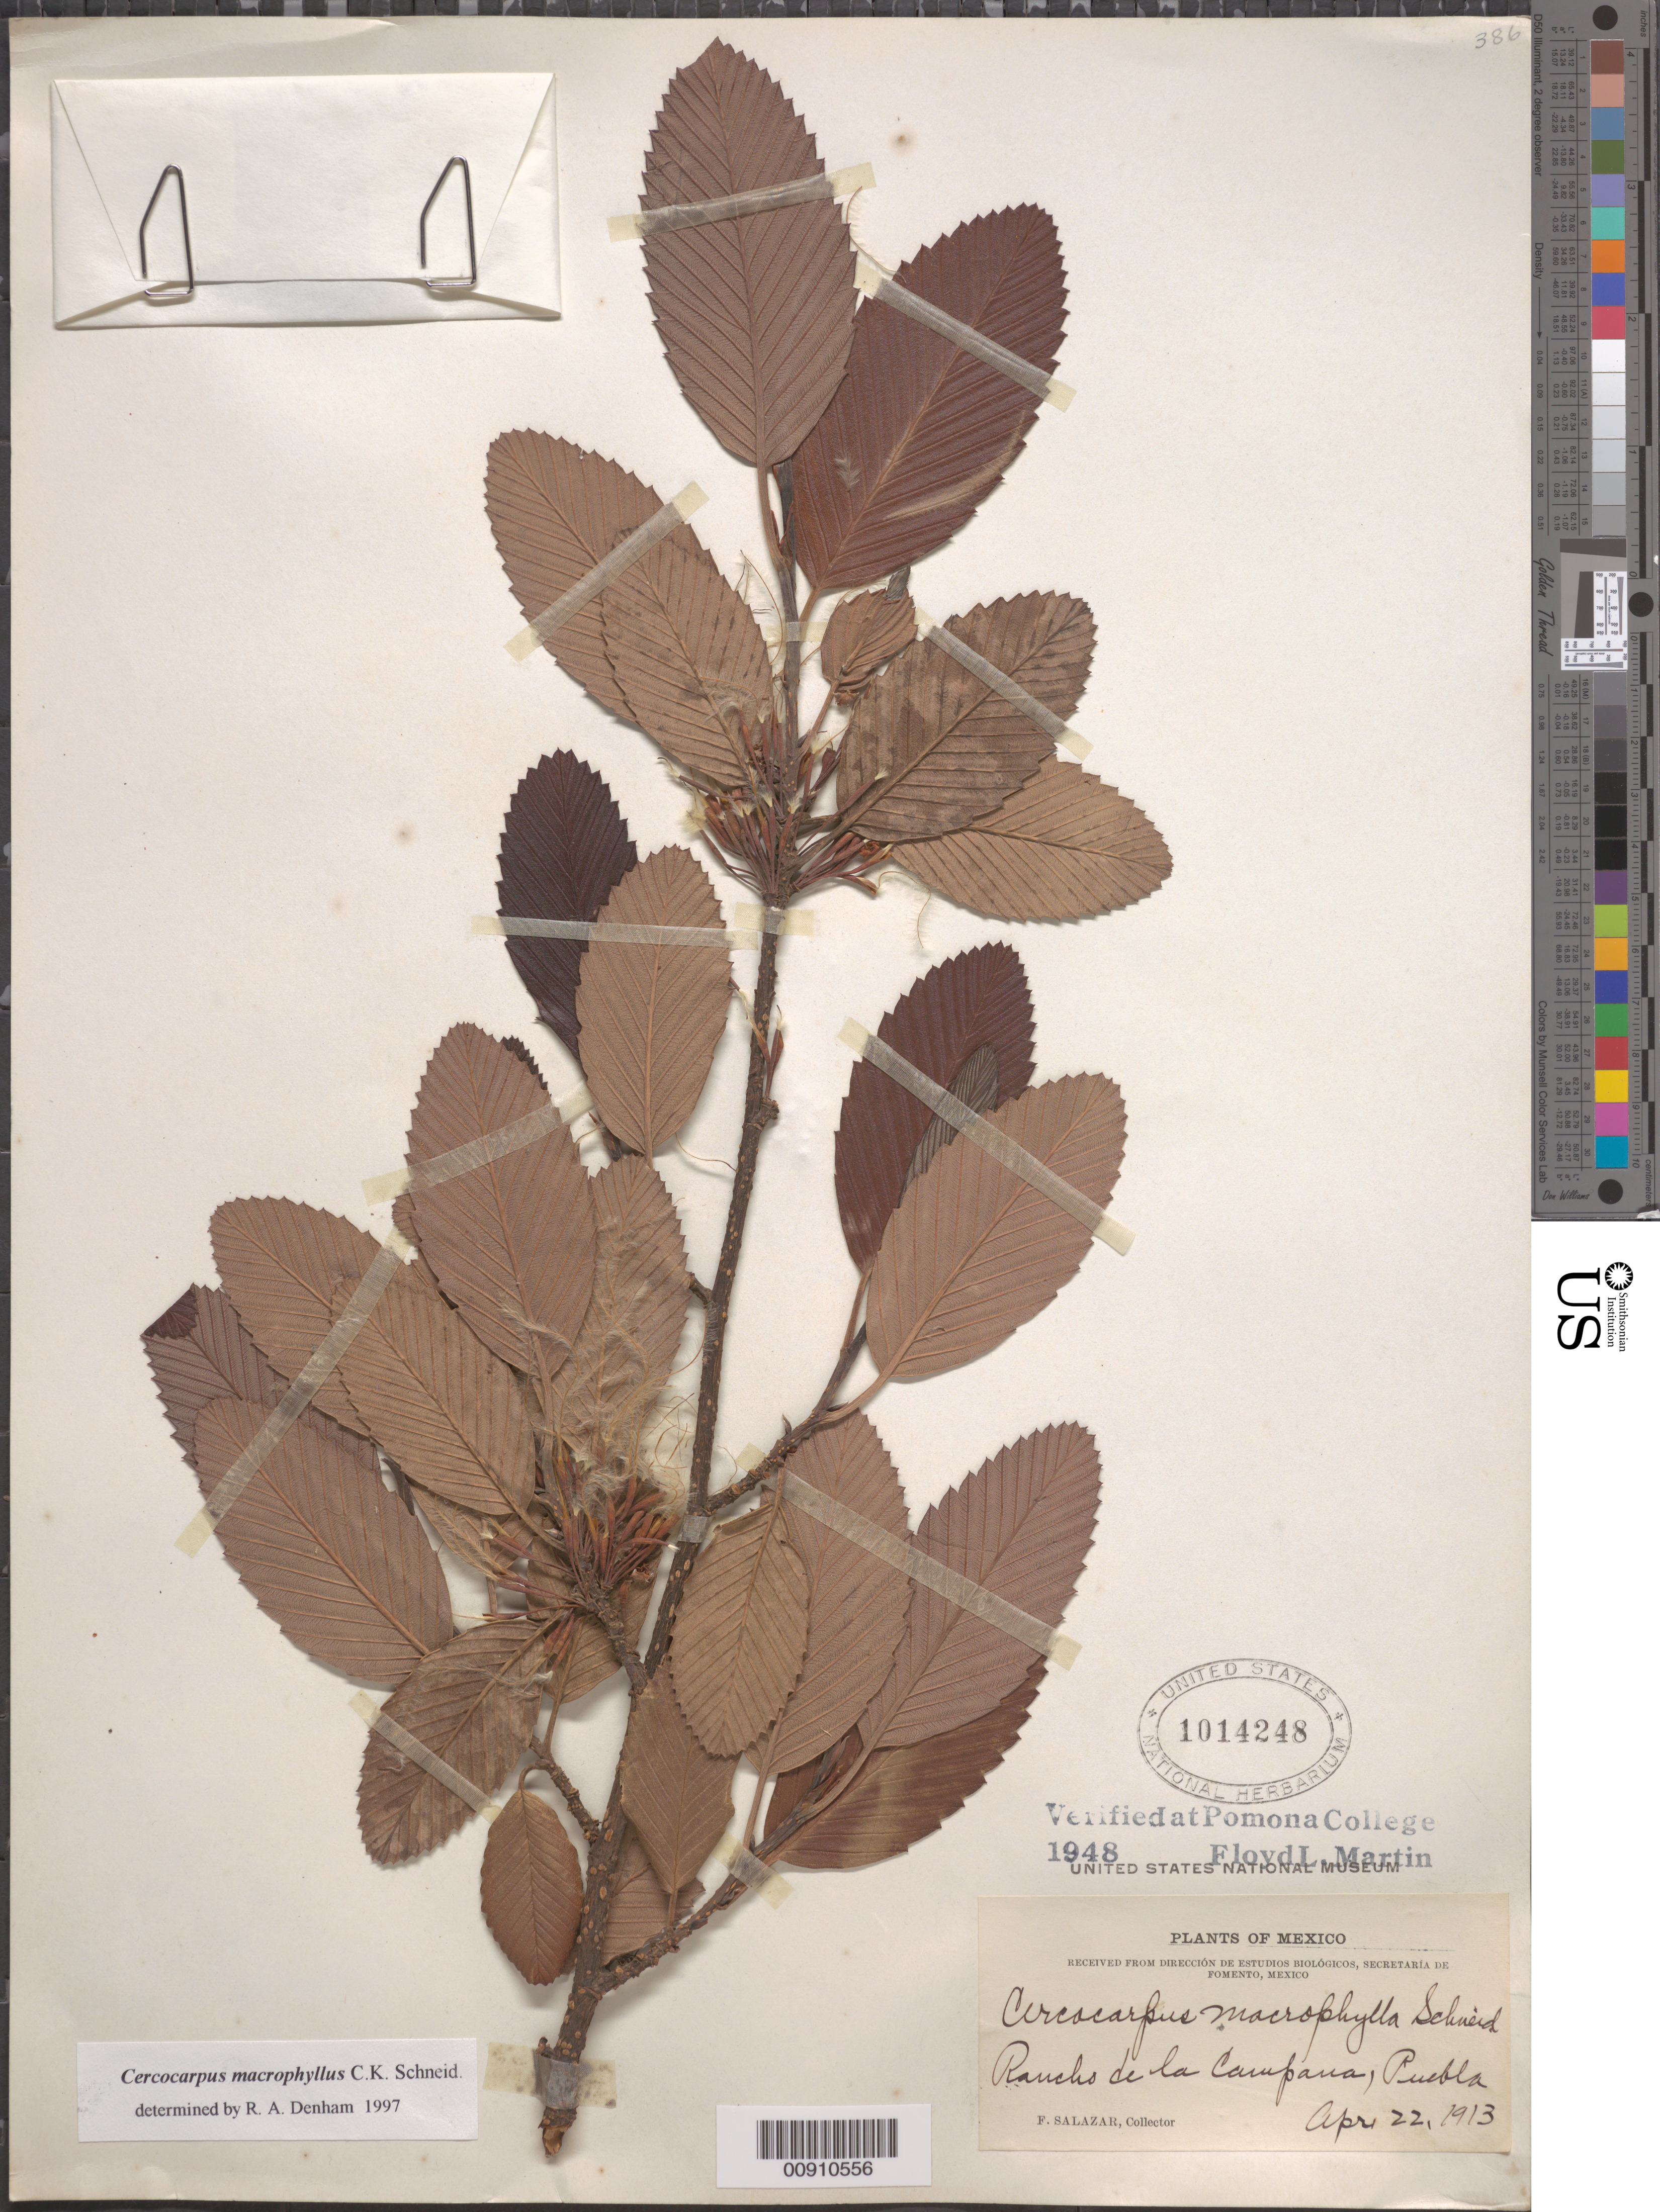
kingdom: Plantae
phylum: Tracheophyta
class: Magnoliopsida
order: Rosales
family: Rosaceae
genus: Cercocarpus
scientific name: Cercocarpus macrophyllus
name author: C.K. Schneid.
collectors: F. Salazar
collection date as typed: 22 Apr 1913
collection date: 1913-04-22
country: Mexico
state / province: Puebla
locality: Rancho de la Campana, Puebla.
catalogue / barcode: US 1014248